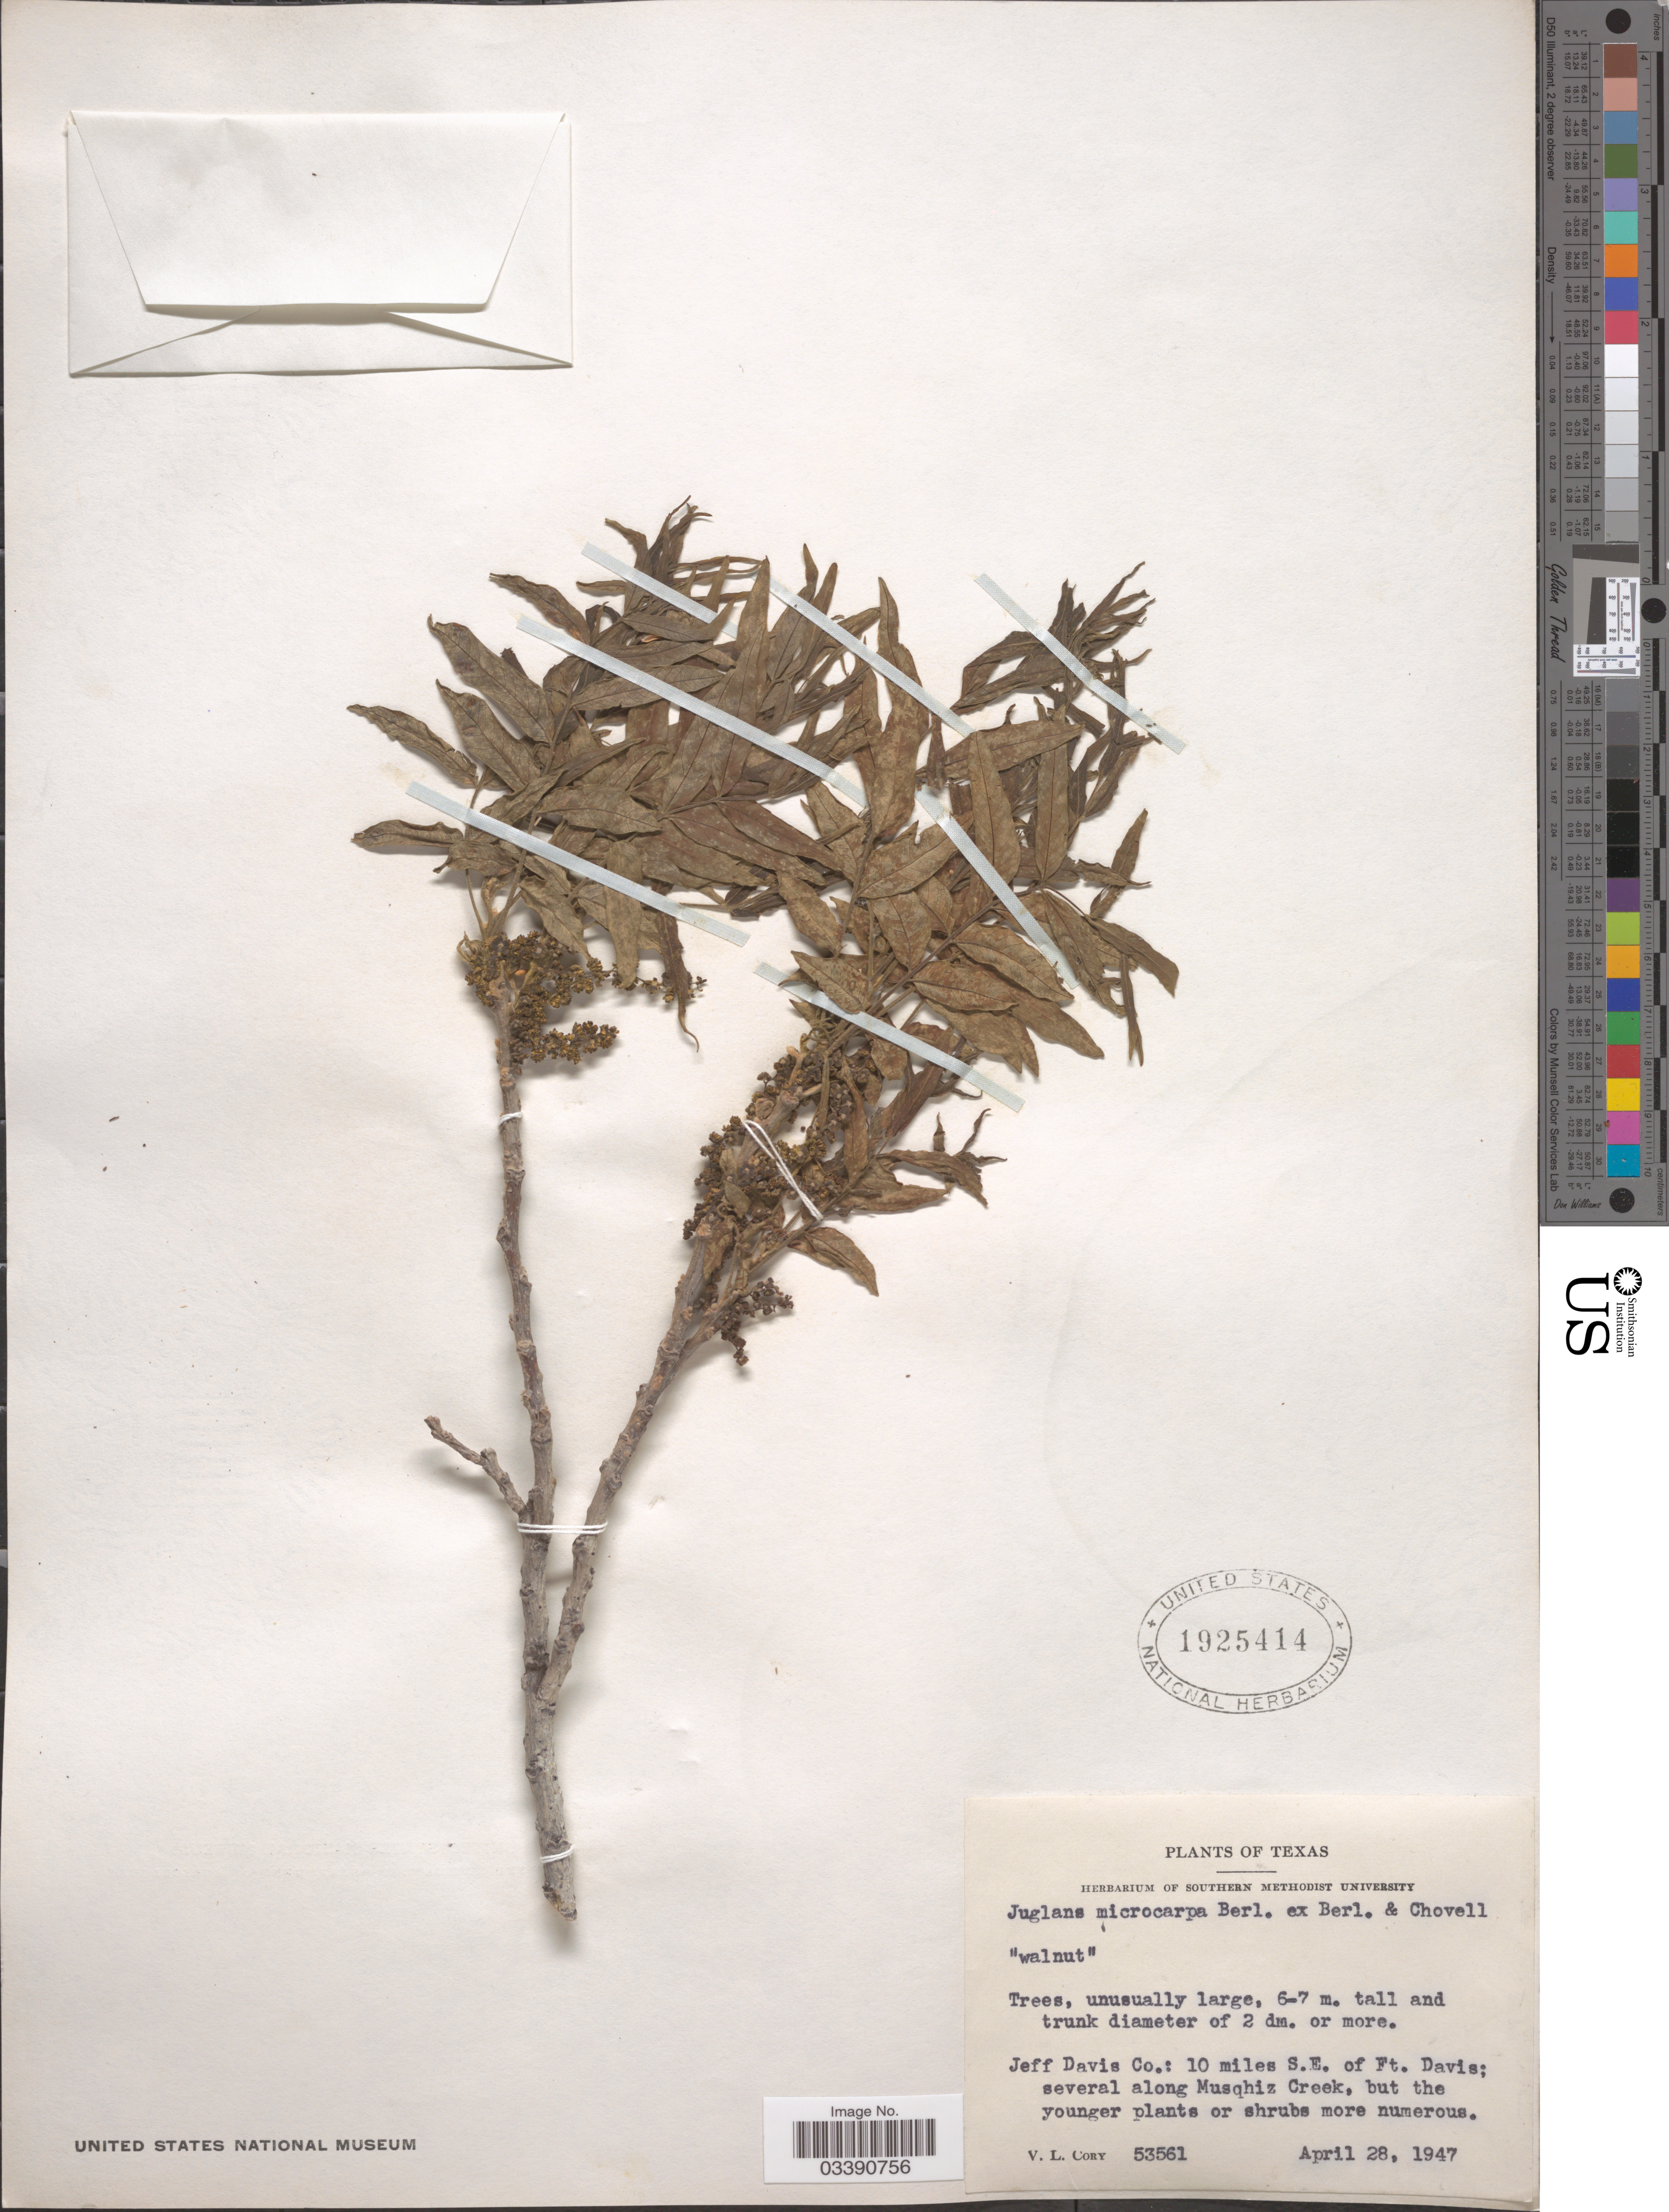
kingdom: Plantae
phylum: Tracheophyta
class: Magnoliopsida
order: Fagales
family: Juglandaceae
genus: Juglans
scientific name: Juglans microcarpa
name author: Berland. in Berland. & Chovell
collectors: V. Cory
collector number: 53561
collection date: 1947-04-28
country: United States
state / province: Texas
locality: Jeff Davis Co.: 10 miles S.E. of Ft. Davies; several along Musqhiz Creek.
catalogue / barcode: US 1925414